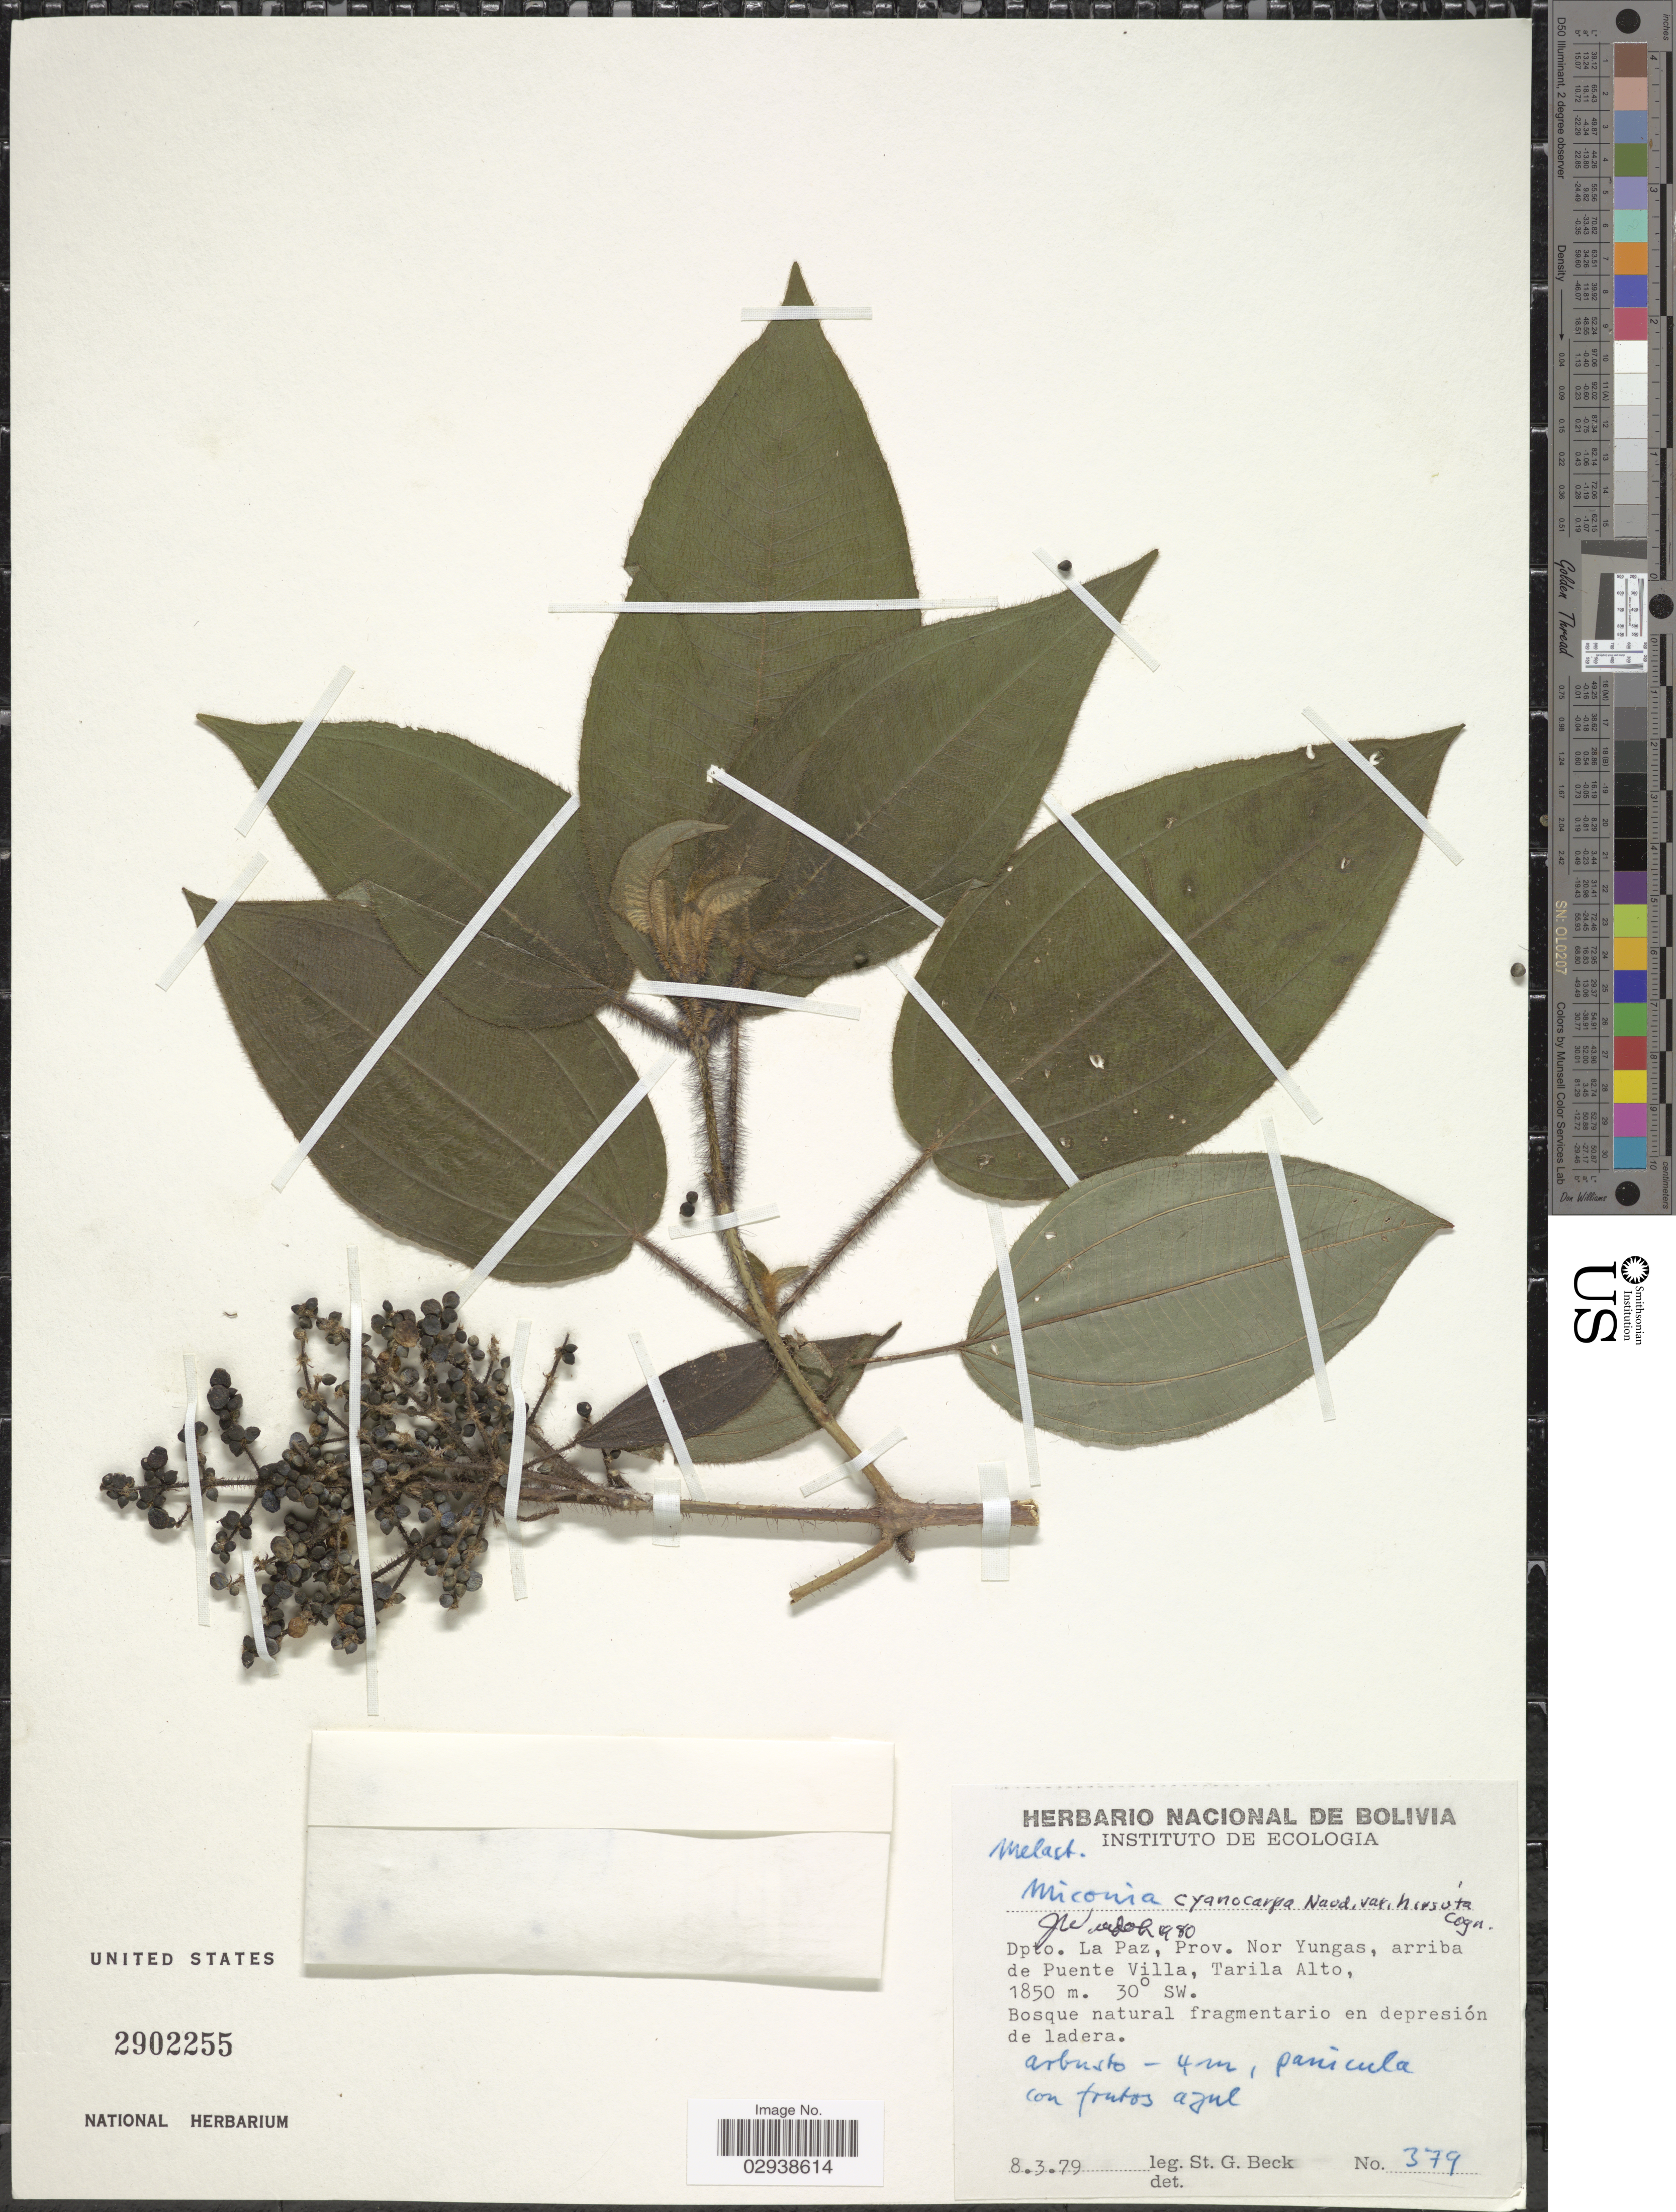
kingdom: Plantae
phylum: Tracheophyta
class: Magnoliopsida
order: Myrtales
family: Melastomataceae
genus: Miconia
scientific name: Miconia cyanocarpa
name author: Naudin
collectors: S. G. Beck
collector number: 379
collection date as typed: Transcribed d/m/y: 8/3/79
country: Bolivia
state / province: La Paz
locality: Dpto. La Paz, Prov. Nor Yungas, arriba de Puente Villa, Tarila Alto.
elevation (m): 1850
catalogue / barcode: US 2902255